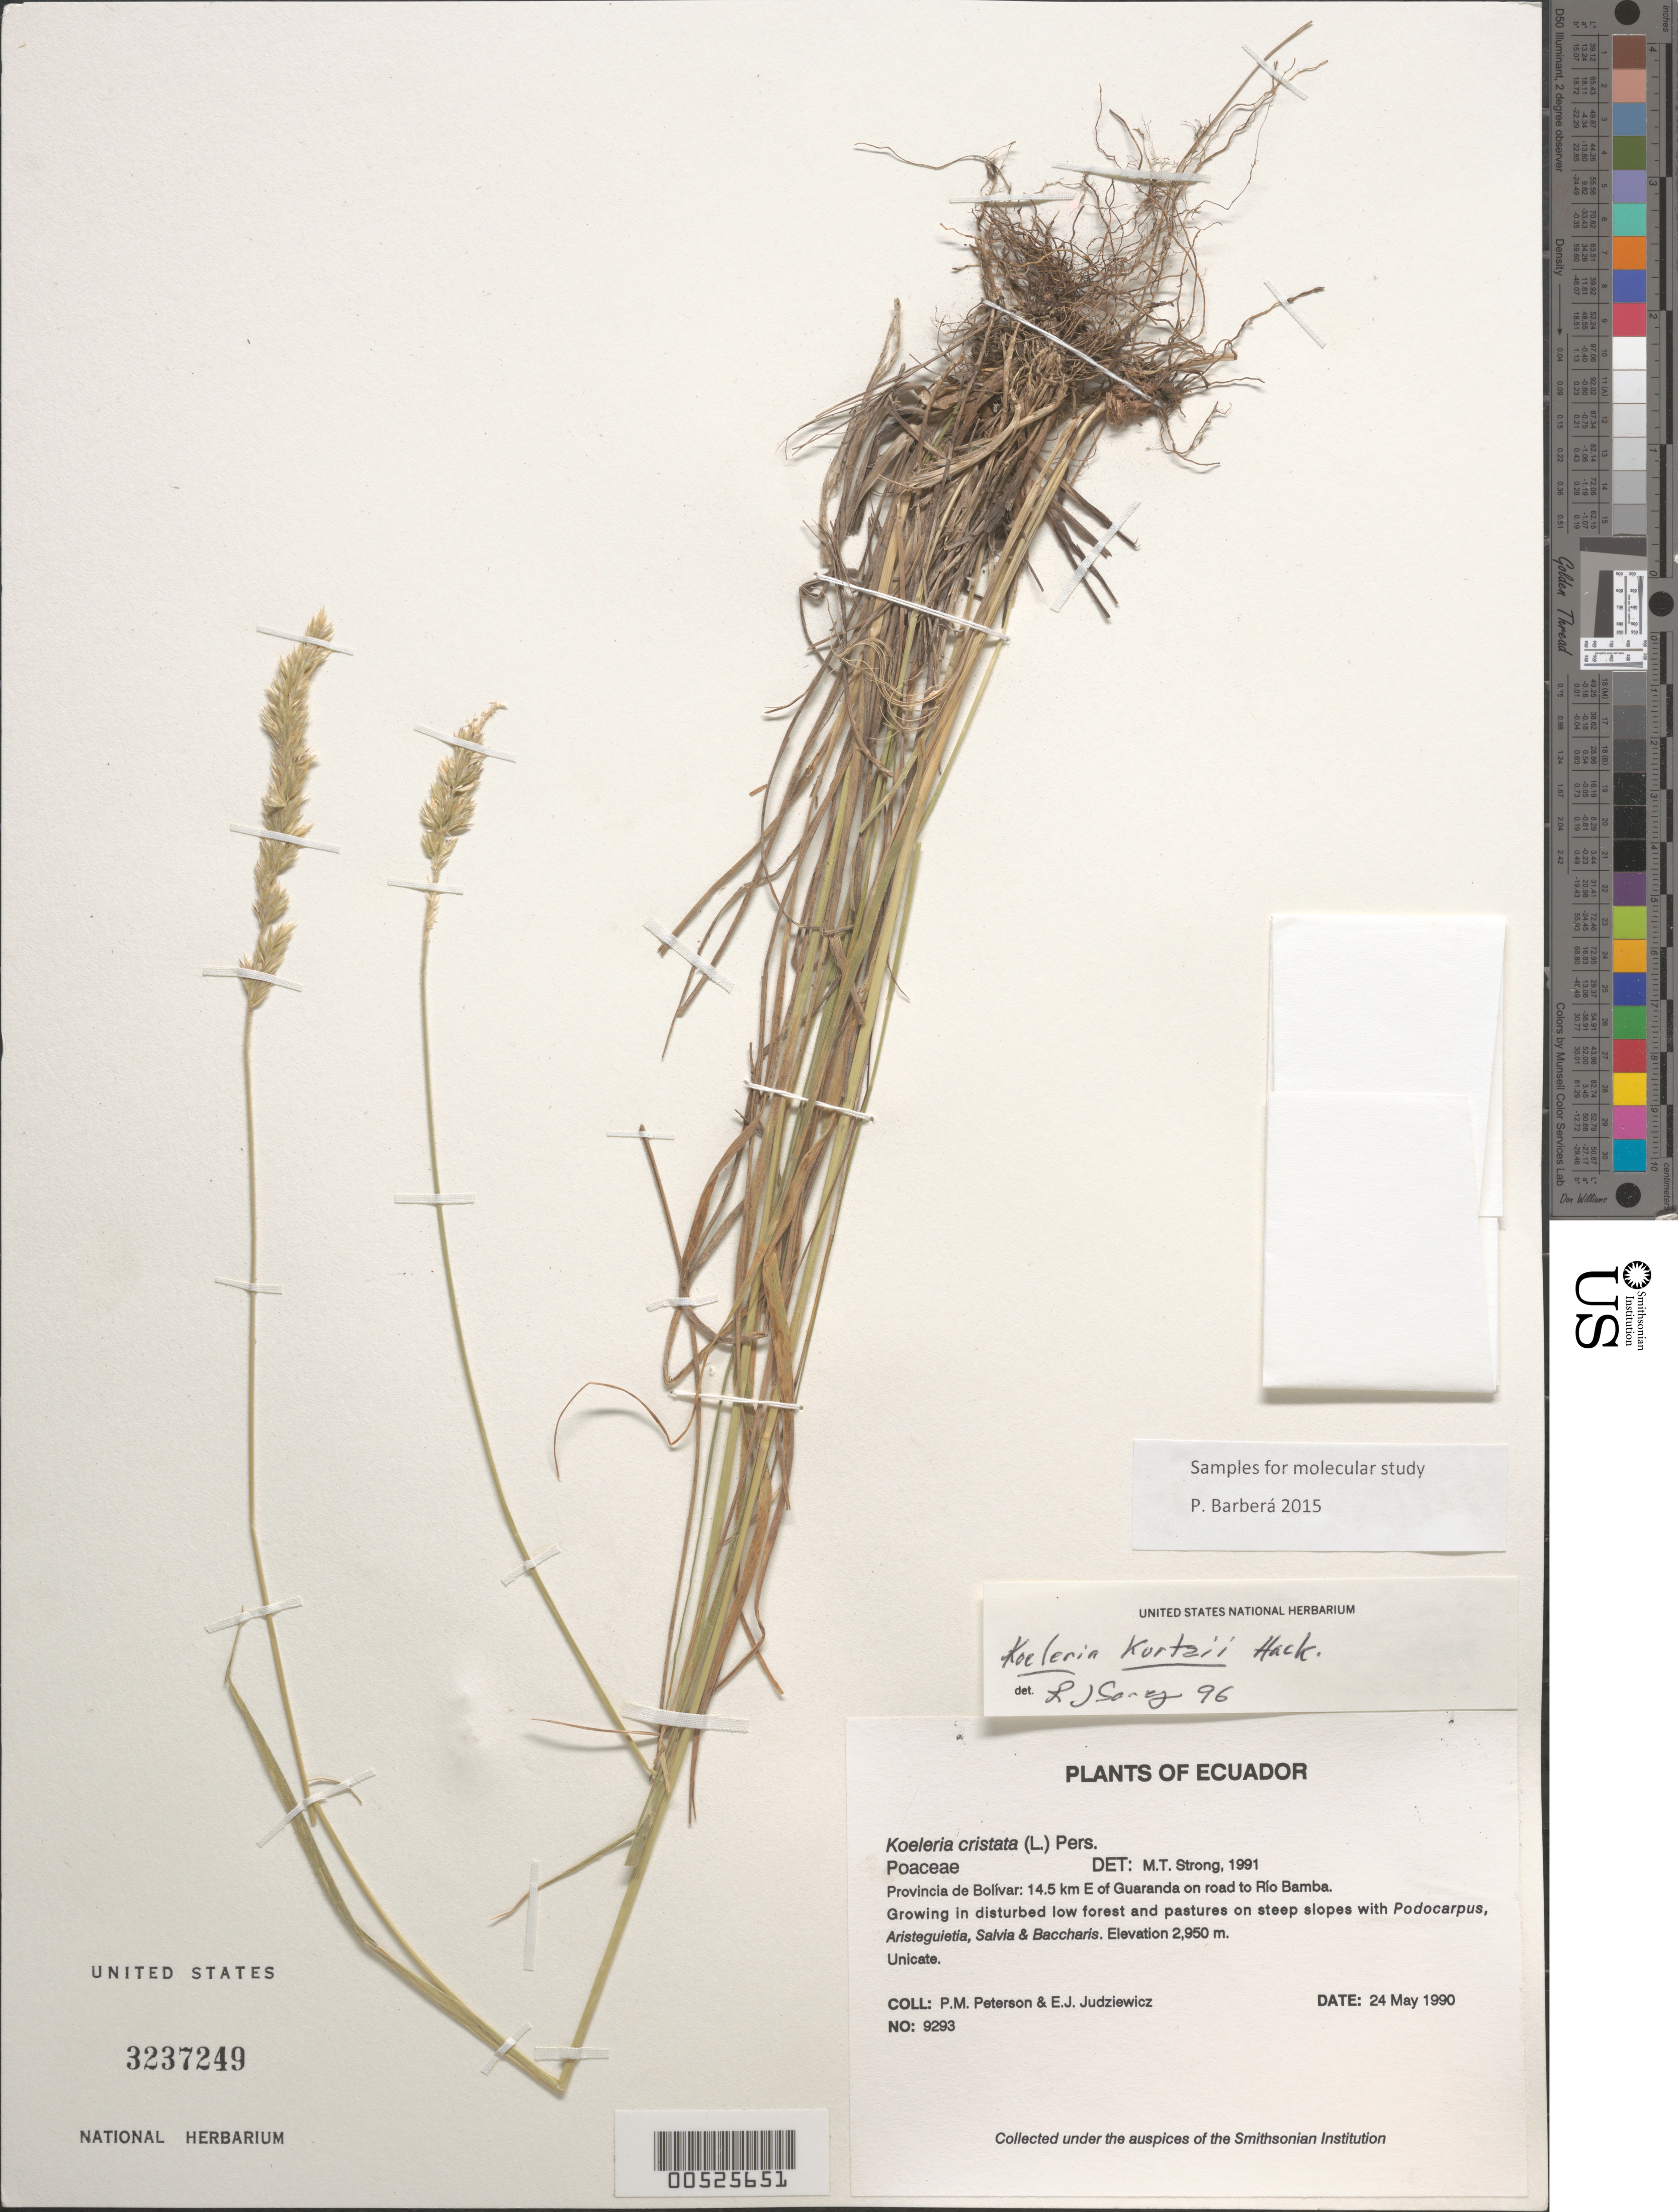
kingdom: Plantae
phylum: Tracheophyta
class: Liliopsida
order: Poales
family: Poaceae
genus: Koeleria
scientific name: Koeleria kurtzii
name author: Hack. ex Kurtz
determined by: Soreng, Robert J., Research Associate (BOT), Smithsonian Institution - National Museum of Natural History (UNITED STATES)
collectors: P. M. Peterson & E. J. Judziewicz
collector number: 09293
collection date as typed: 24 May 1990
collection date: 1990-05-24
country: Ecuador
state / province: Bolívar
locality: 14.5 km E of Guaranda on road to Río Bamba.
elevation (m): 2950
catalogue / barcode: US 3237249